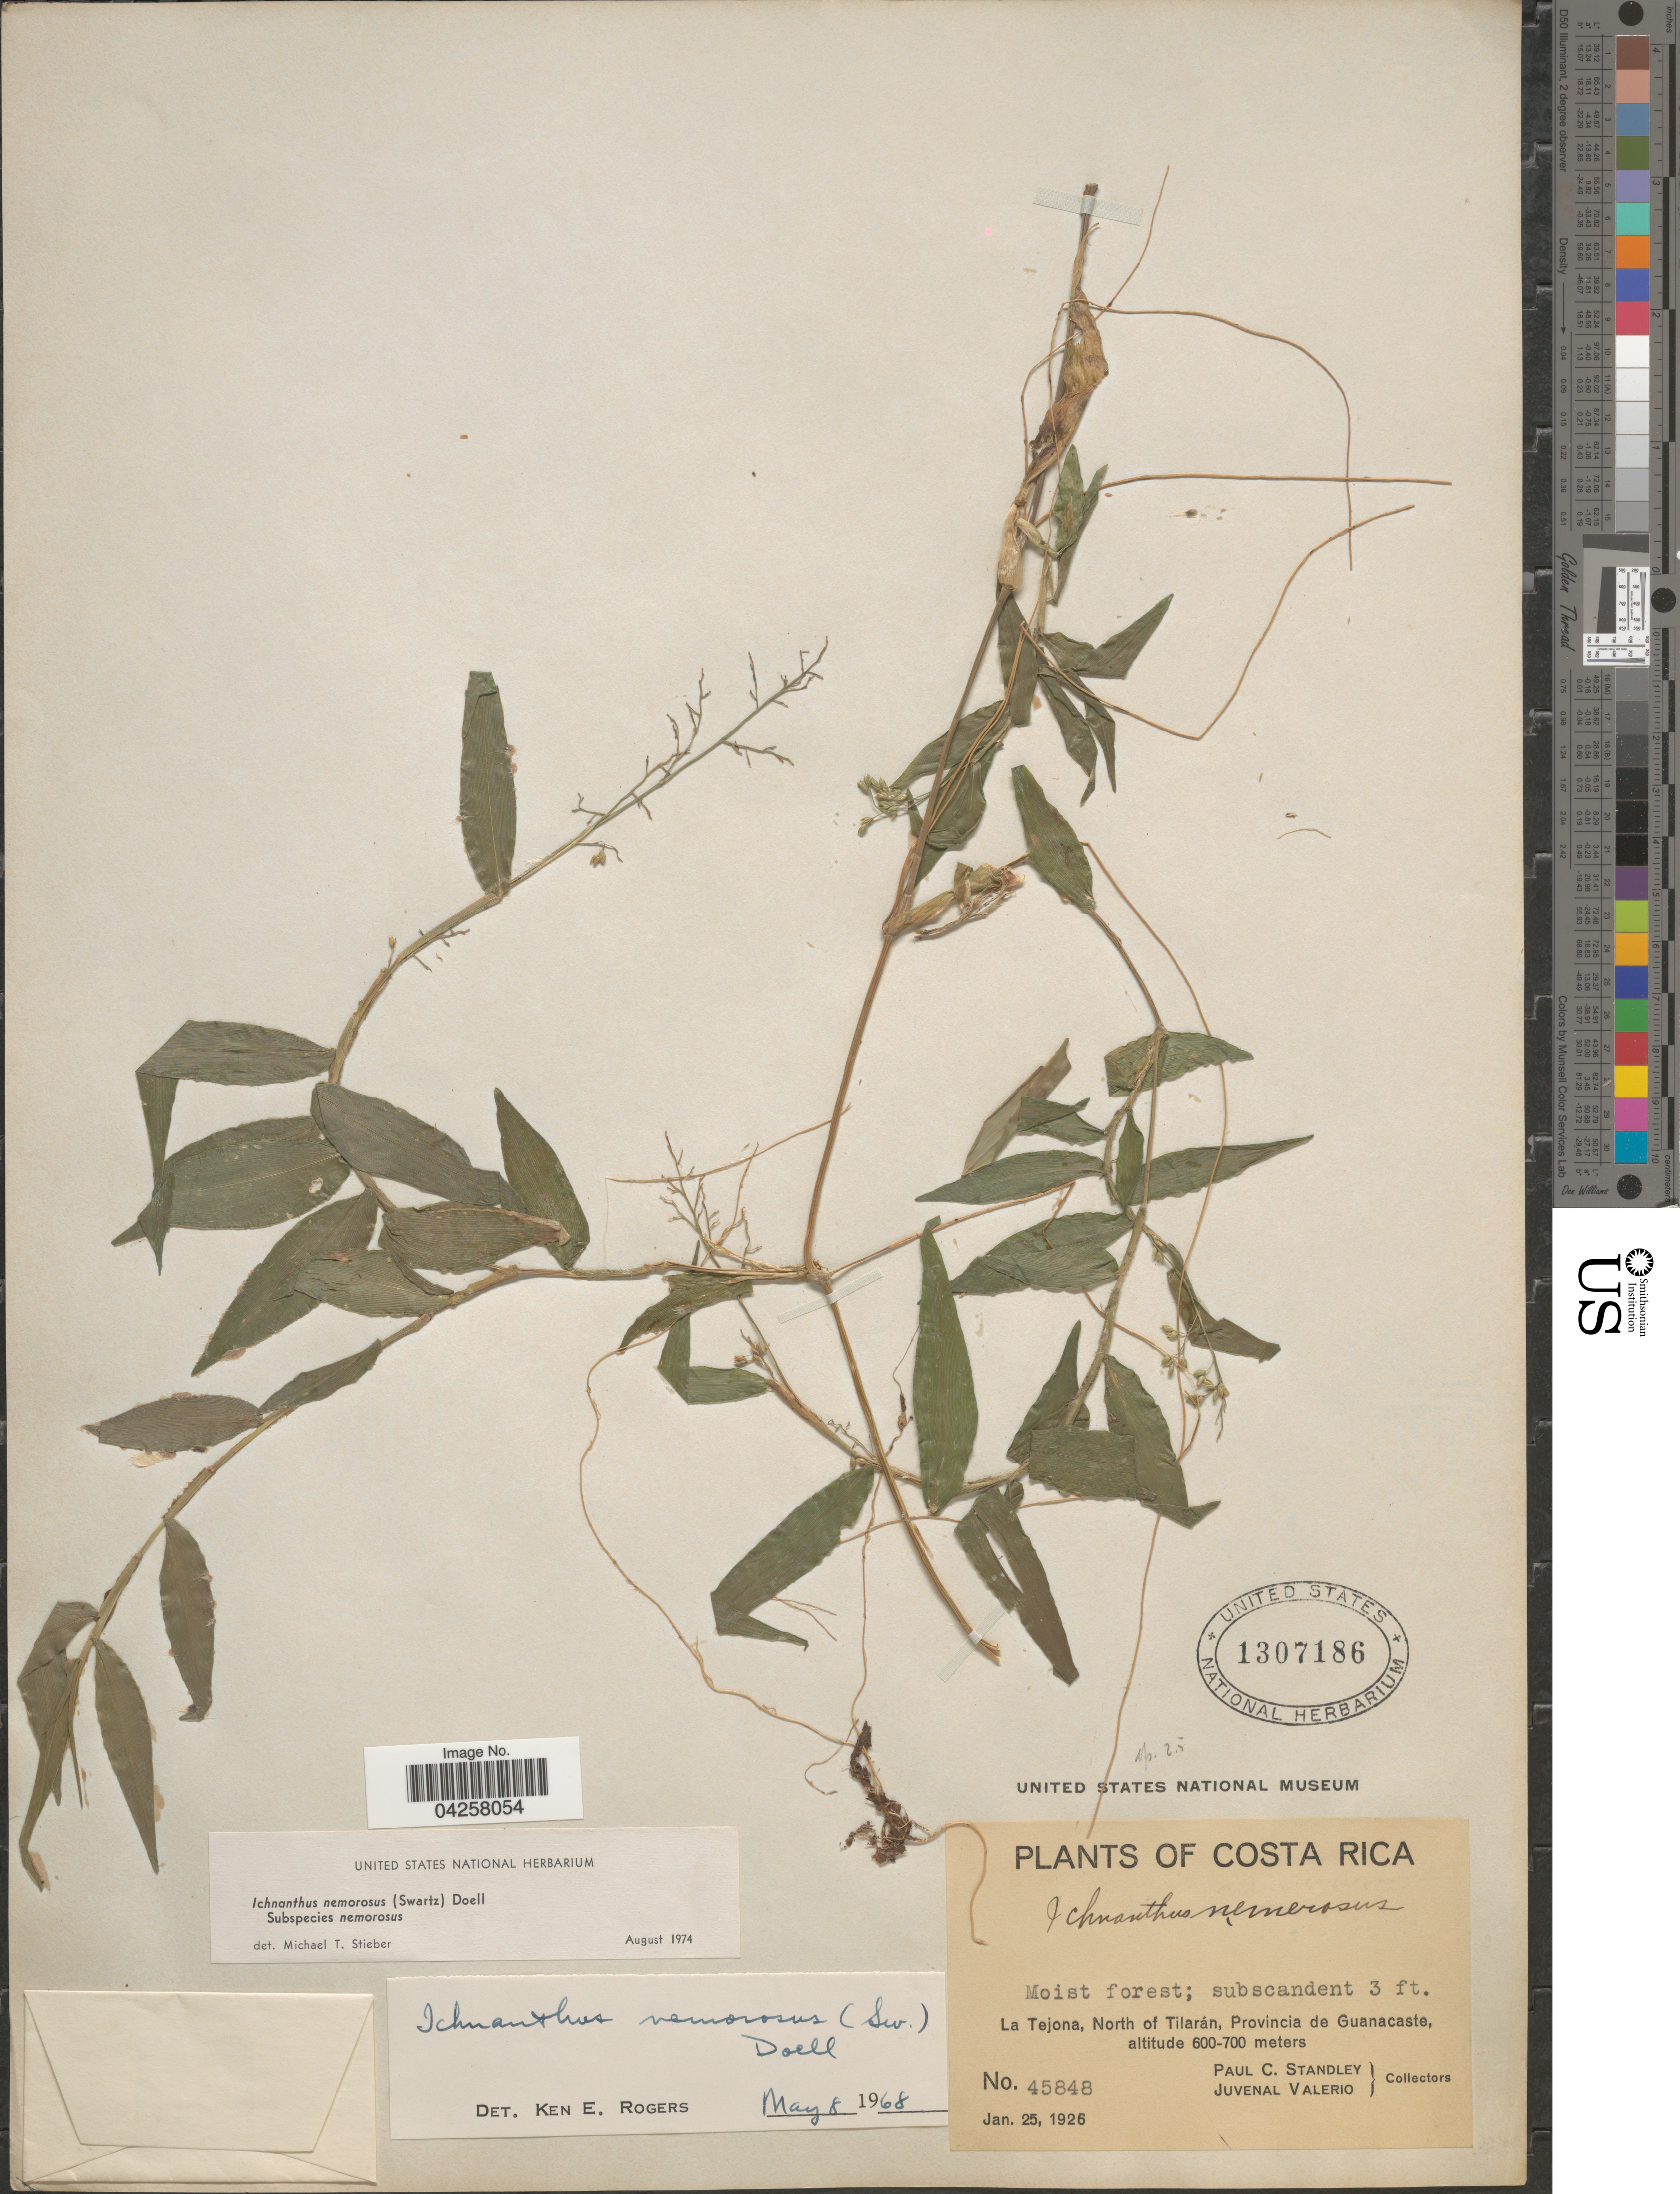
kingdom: Plantae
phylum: Tracheophyta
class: Liliopsida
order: Poales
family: Poaceae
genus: Ichnanthus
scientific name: Ichnanthus nemorosus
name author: (Sw.) Döll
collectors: P. C. Standley & J. Valerio R.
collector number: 45848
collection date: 1926-01-25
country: Costa Rica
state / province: Guanacaste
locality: La Tejona, North of Tilarán.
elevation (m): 600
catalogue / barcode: US 1307186